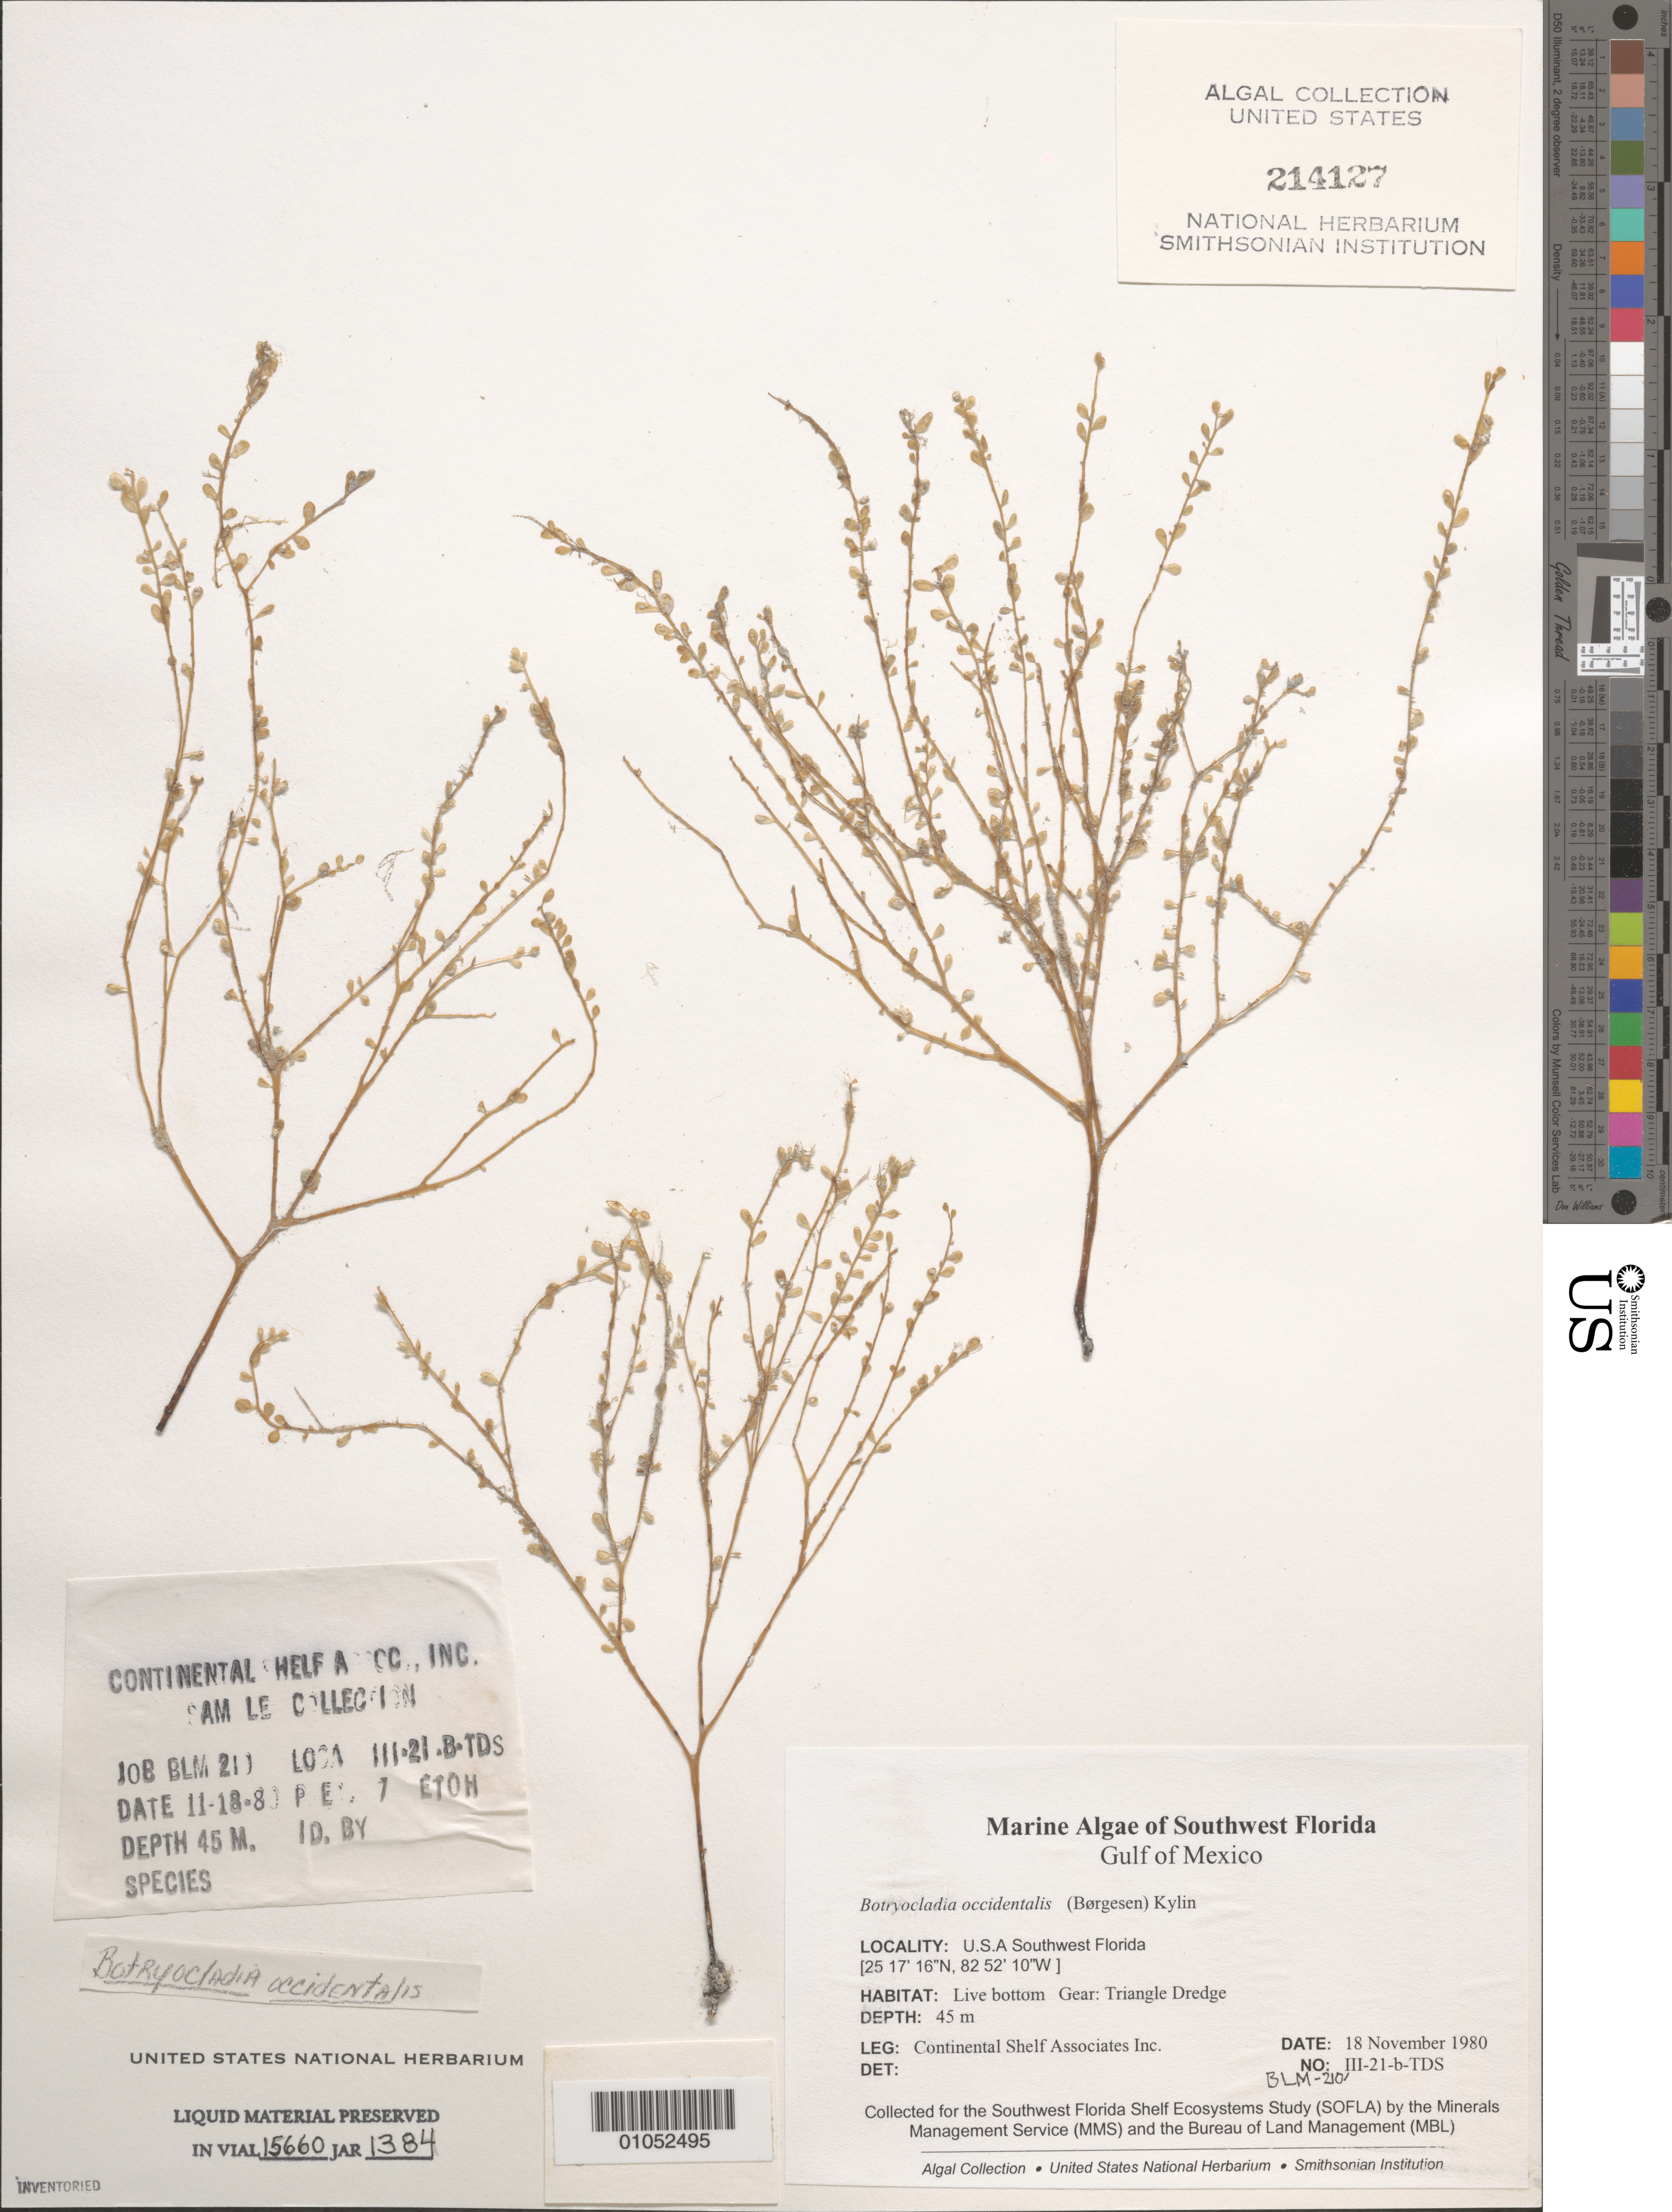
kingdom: Plantae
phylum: Rhodophyta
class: Florideophyceae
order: Rhodymeniales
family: Rhodymeniaceae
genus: Botryocladia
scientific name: Botryocladia occidentalis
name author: (Børgesen) Kylin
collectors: Continental Shelf Associates for the MMS/BLM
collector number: BLM 210-III-21-B-TDS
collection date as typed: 18 Nov 1980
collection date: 1980-11-18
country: United States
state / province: Florida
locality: Gulf of Mexico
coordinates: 25 17'16"N, 82 52'10"W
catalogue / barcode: US 214127